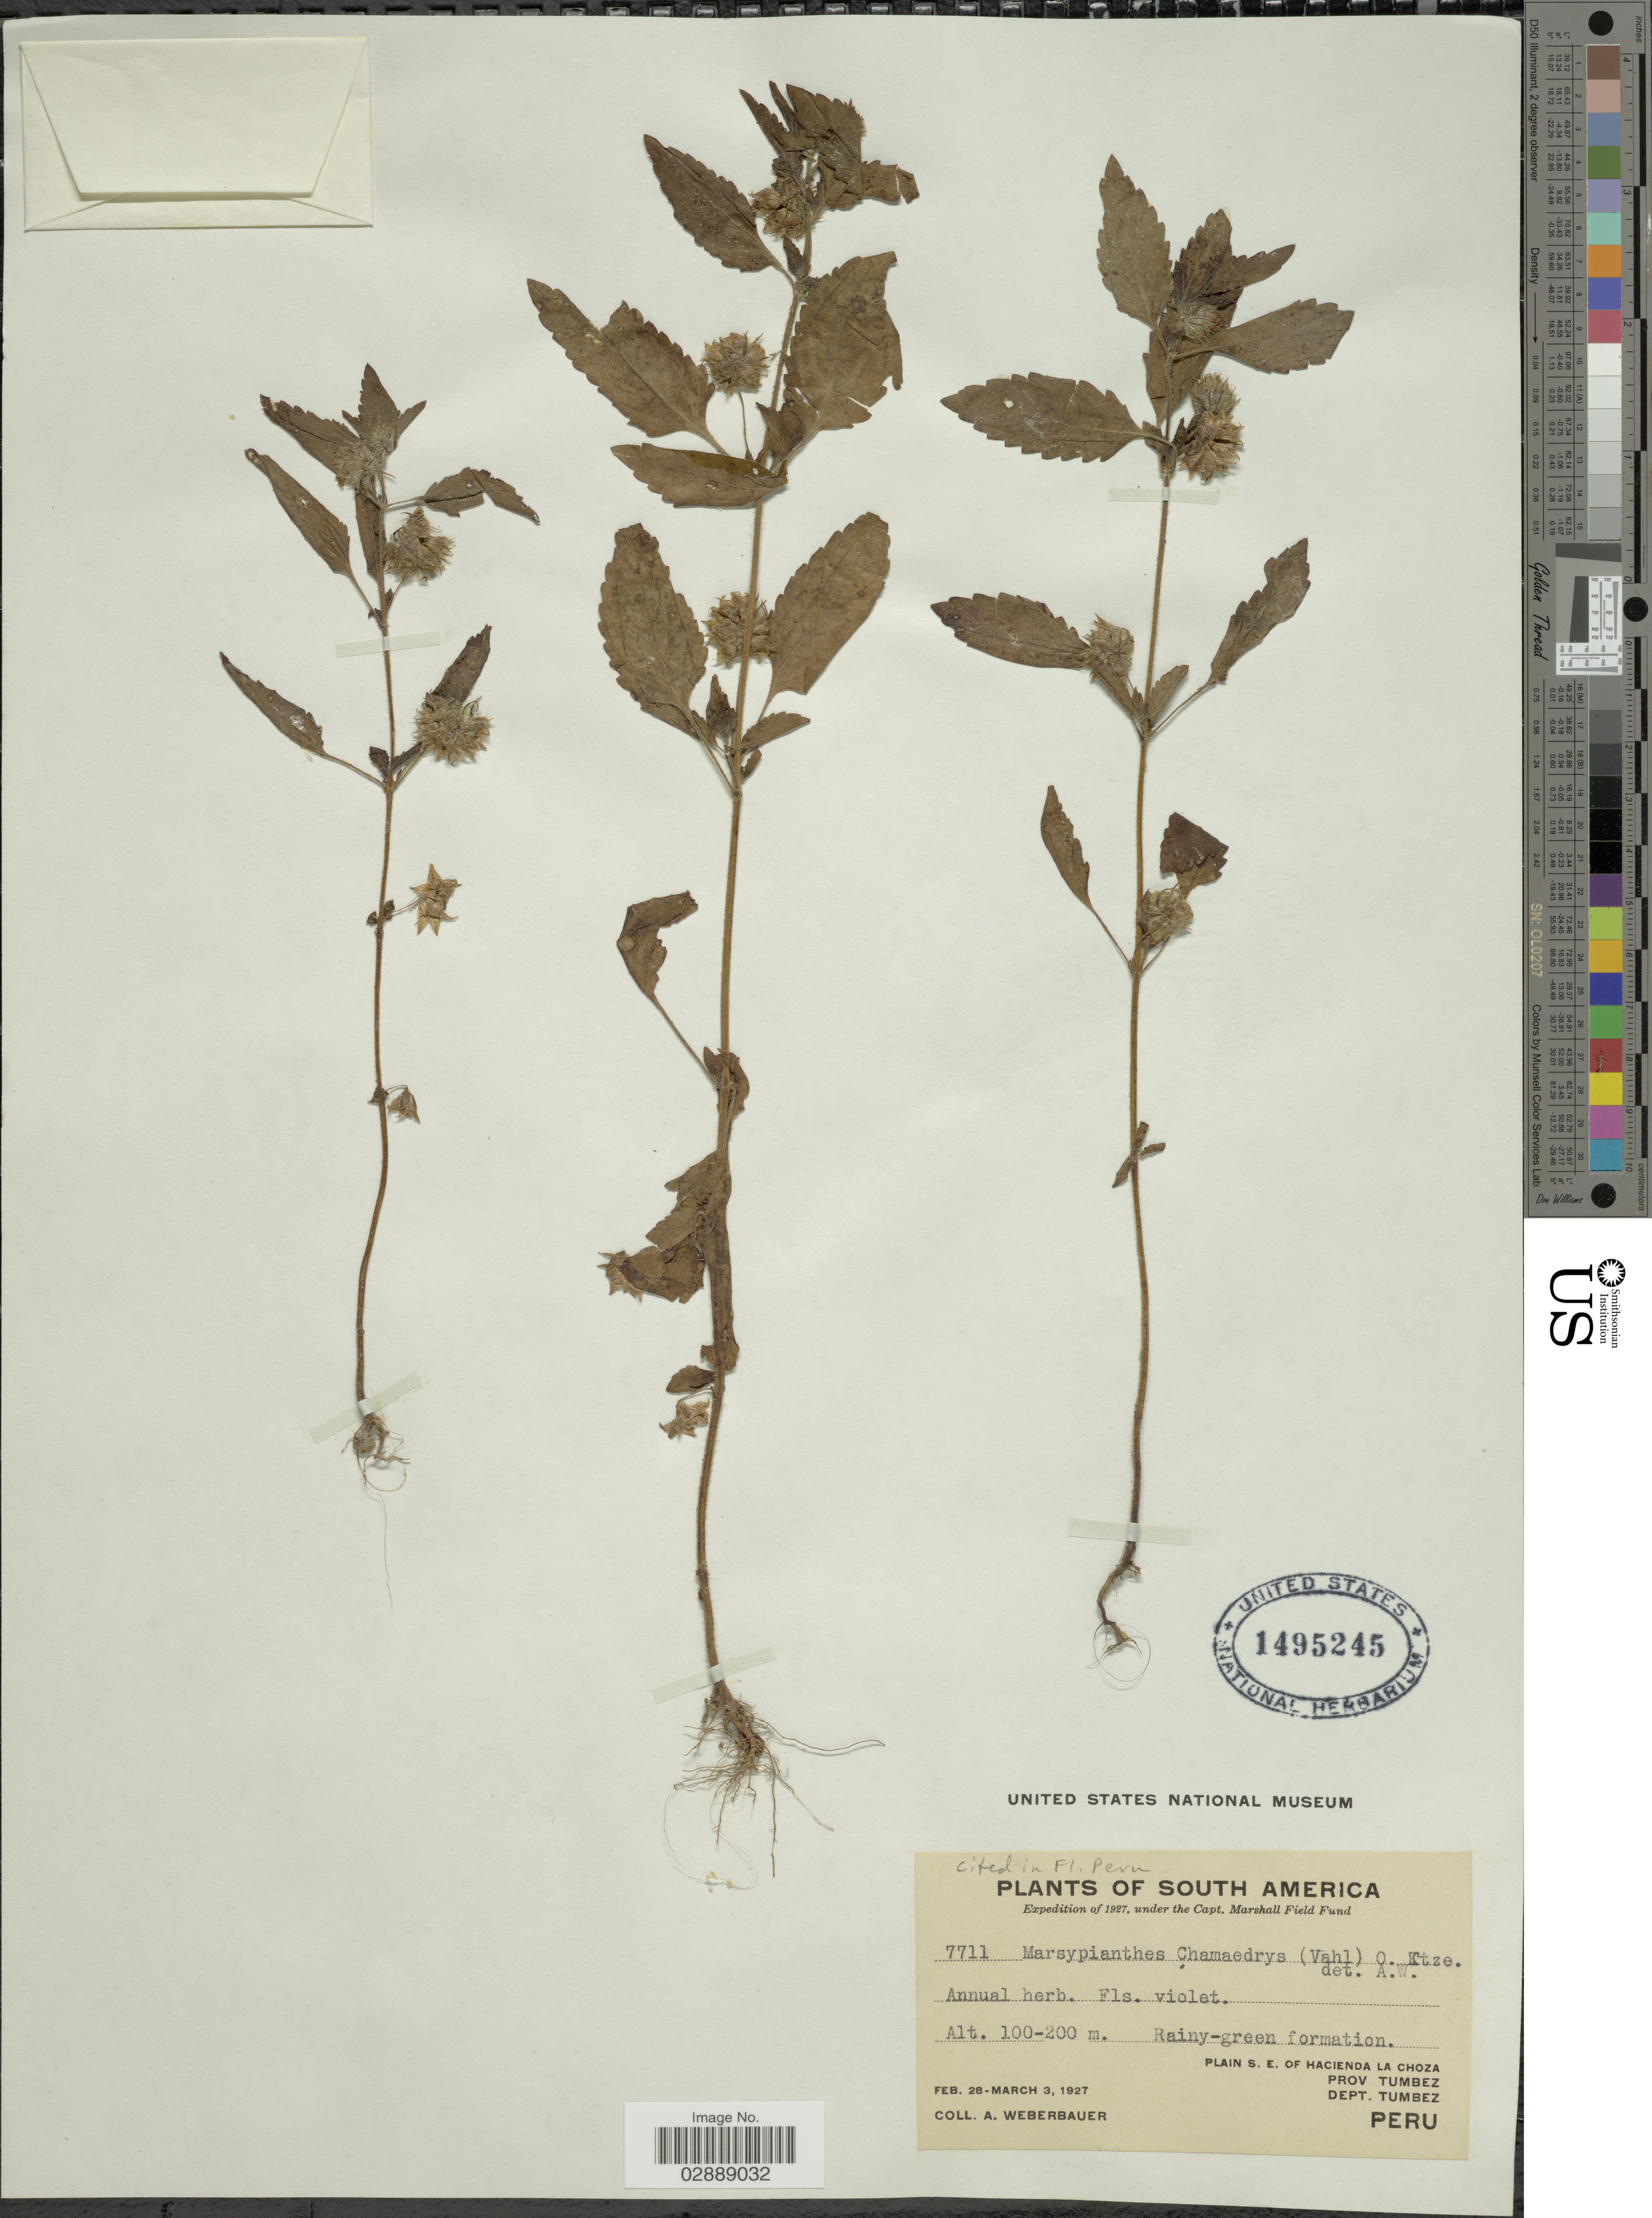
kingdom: Plantae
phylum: Tracheophyta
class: Magnoliopsida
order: Lamiales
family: Lamiaceae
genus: Marsypianthes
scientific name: Marsypianthes chamaedrys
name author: (Vahl) Kuntze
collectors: A. Weberbauer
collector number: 7711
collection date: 1927-02-28/1927-03-03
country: Peru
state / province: Tumbes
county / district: Tumbes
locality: Plain S. E. of hacienda La Choza. Prov Tumbez. Dept. Tumbez.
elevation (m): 100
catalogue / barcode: US 1495245